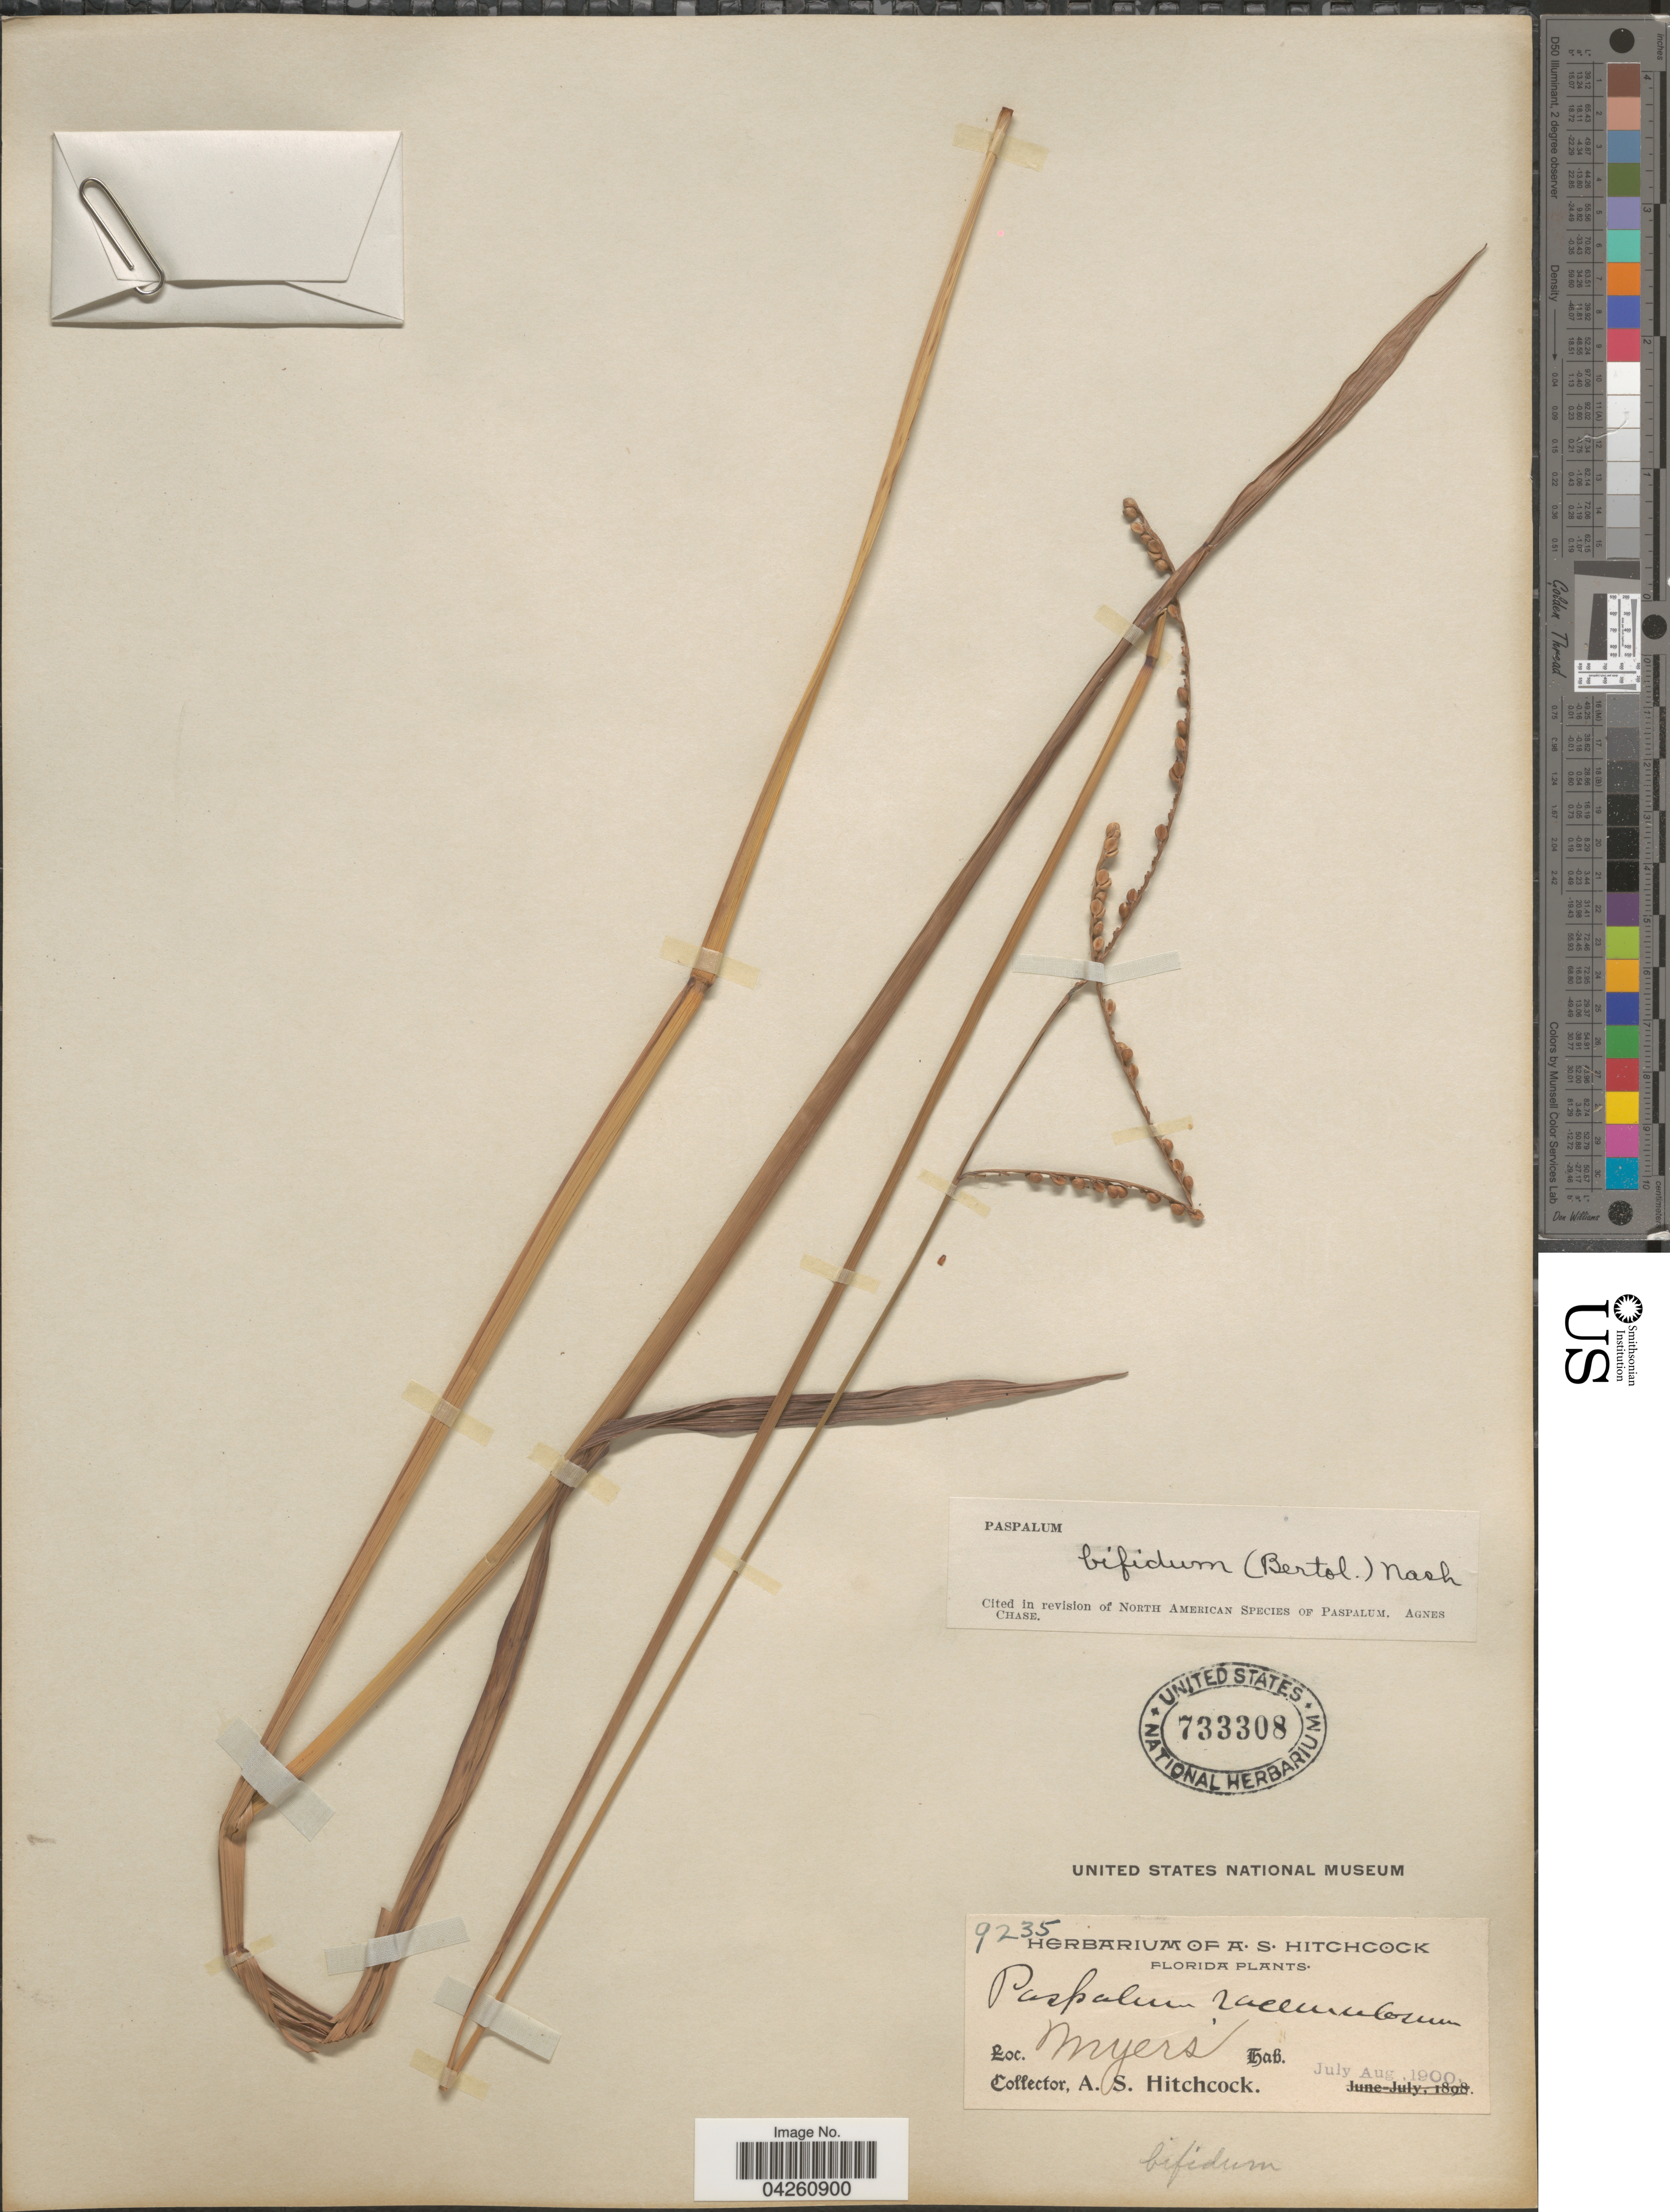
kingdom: Plantae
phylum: Tracheophyta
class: Liliopsida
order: Poales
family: Poaceae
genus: Paspalum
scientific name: Paspalum bifidum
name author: (Bertol.) Nash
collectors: A. S. Hitchcock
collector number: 9235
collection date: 1900-07/1900-08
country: United States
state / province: Florida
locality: Myers.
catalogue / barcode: US 733308